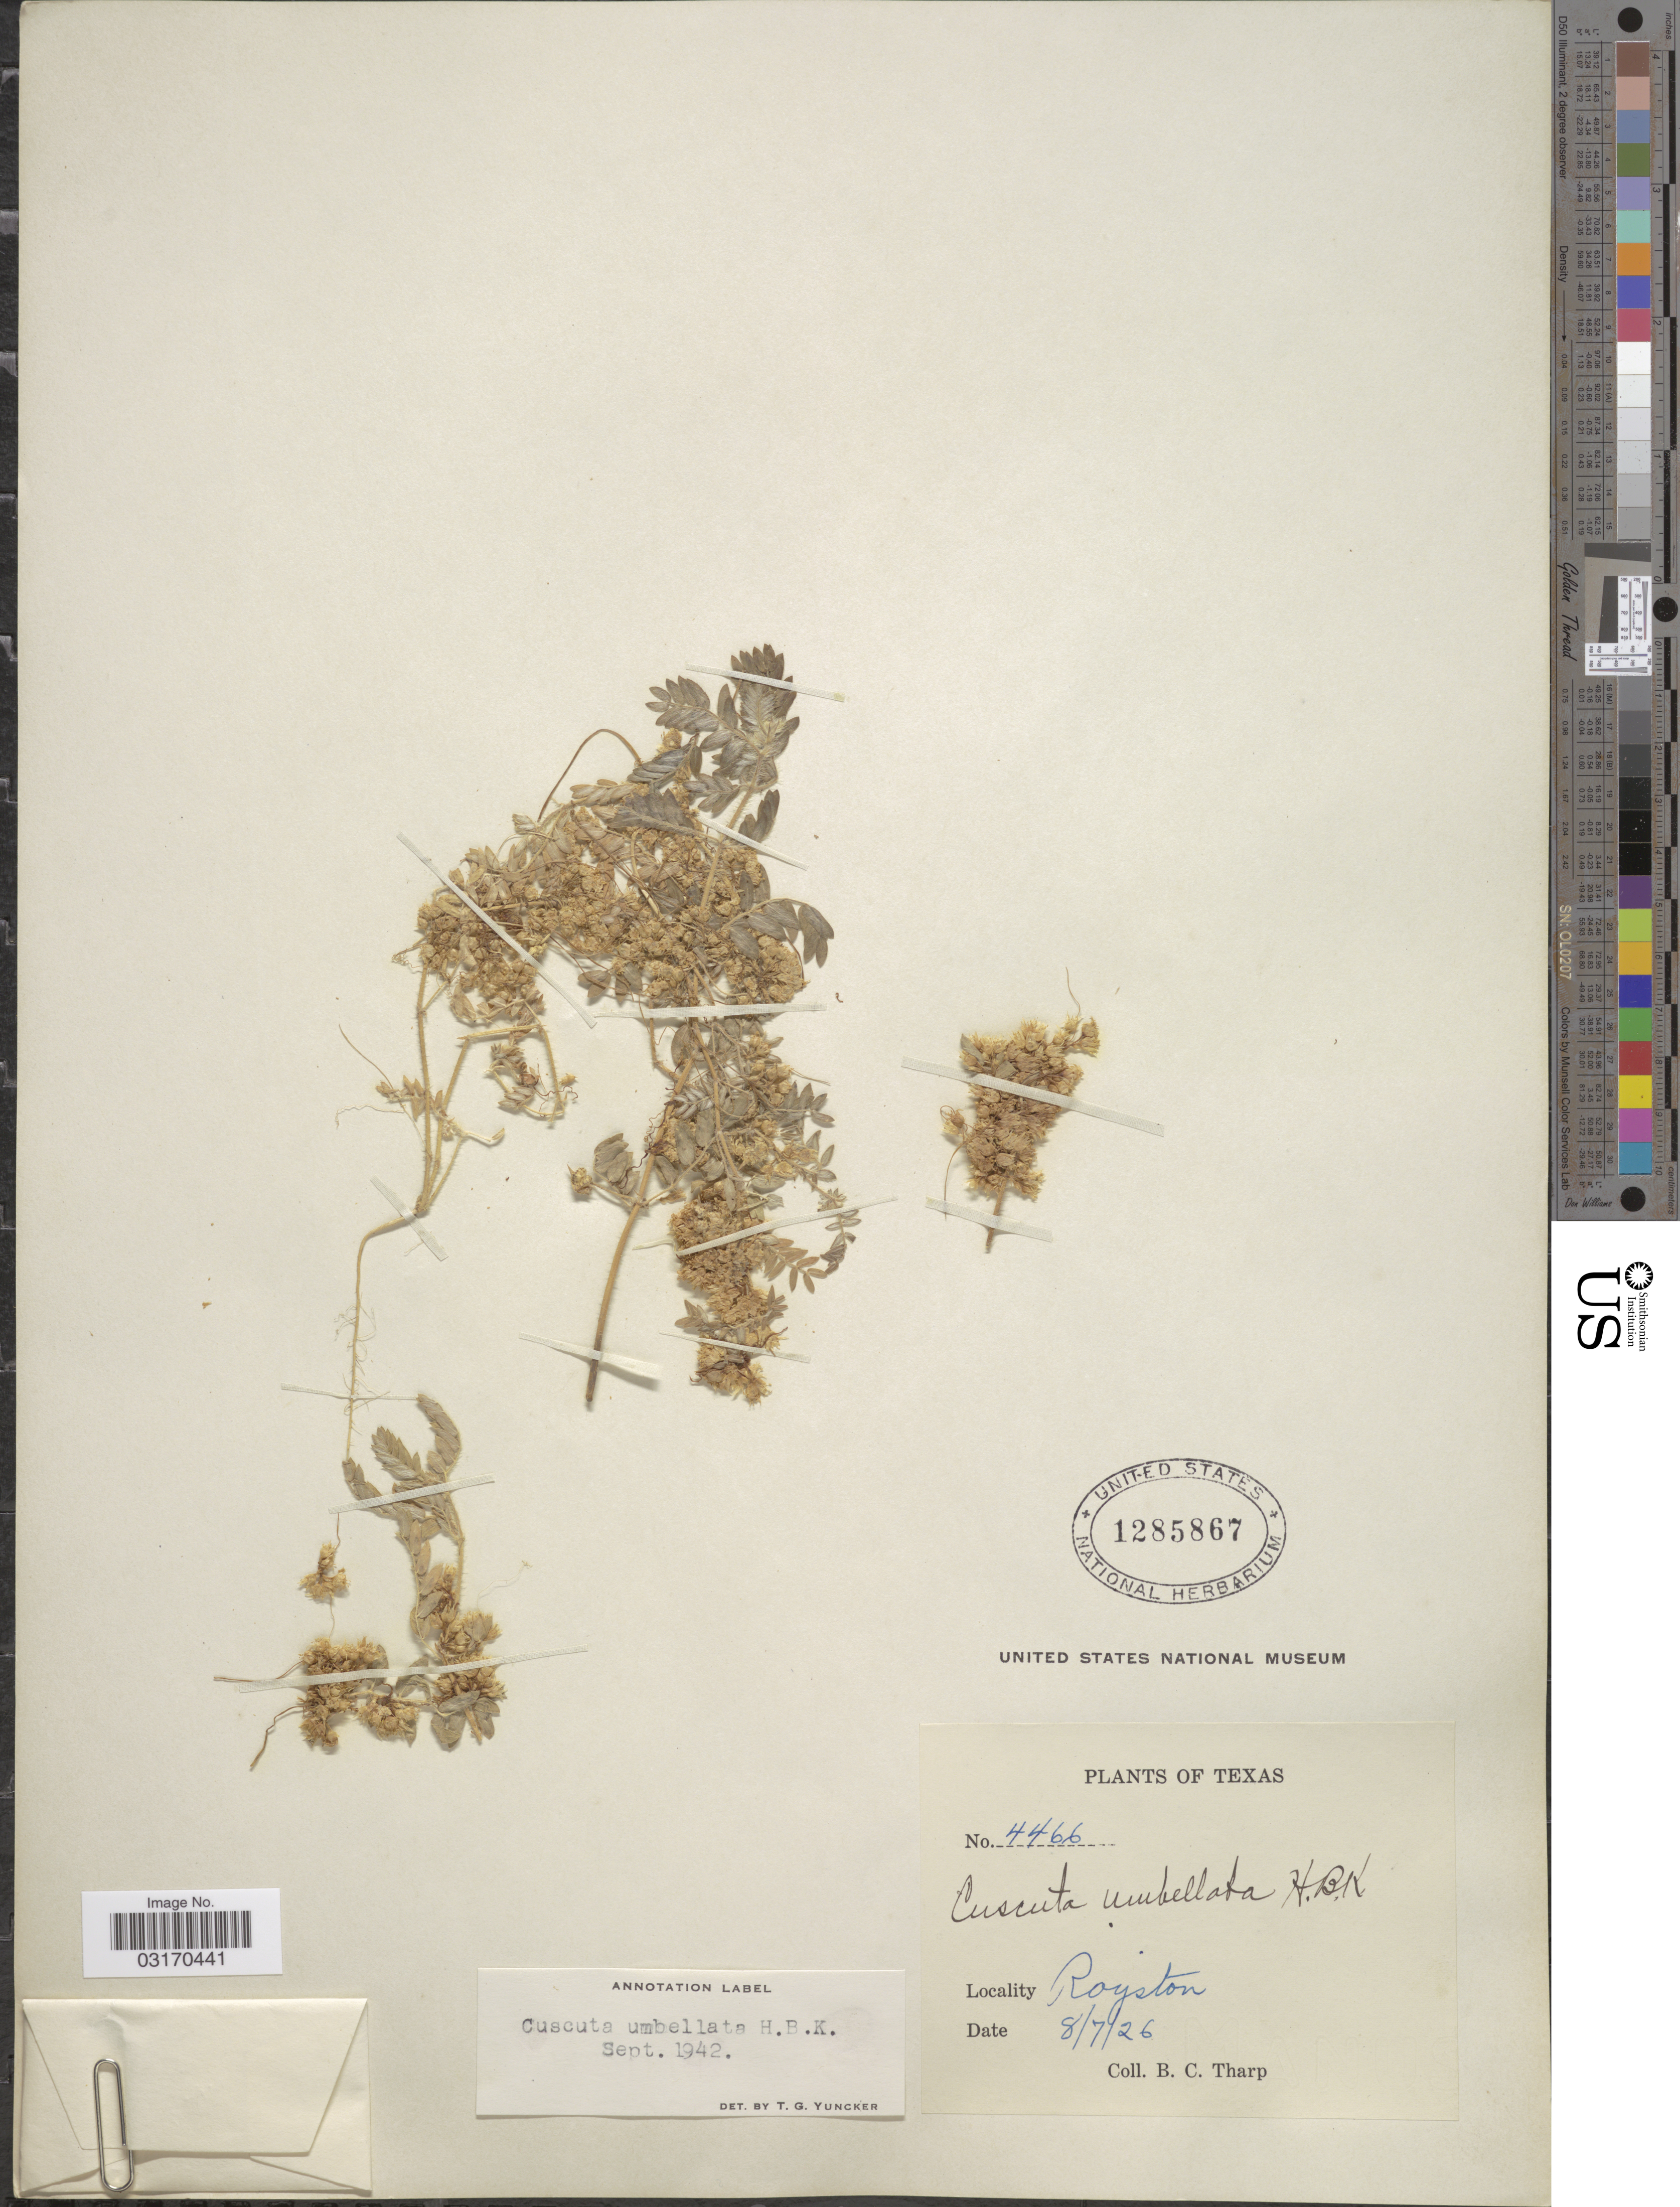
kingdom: Plantae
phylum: Tracheophyta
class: Magnoliopsida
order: Solanales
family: Convolvulaceae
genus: Cuscuta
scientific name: Cuscuta umbellata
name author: Kunth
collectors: B. C. Tharp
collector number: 4466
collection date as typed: Transcribed d/m/y: 7/8/26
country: United States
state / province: Texas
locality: Royston.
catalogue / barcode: US 1285867